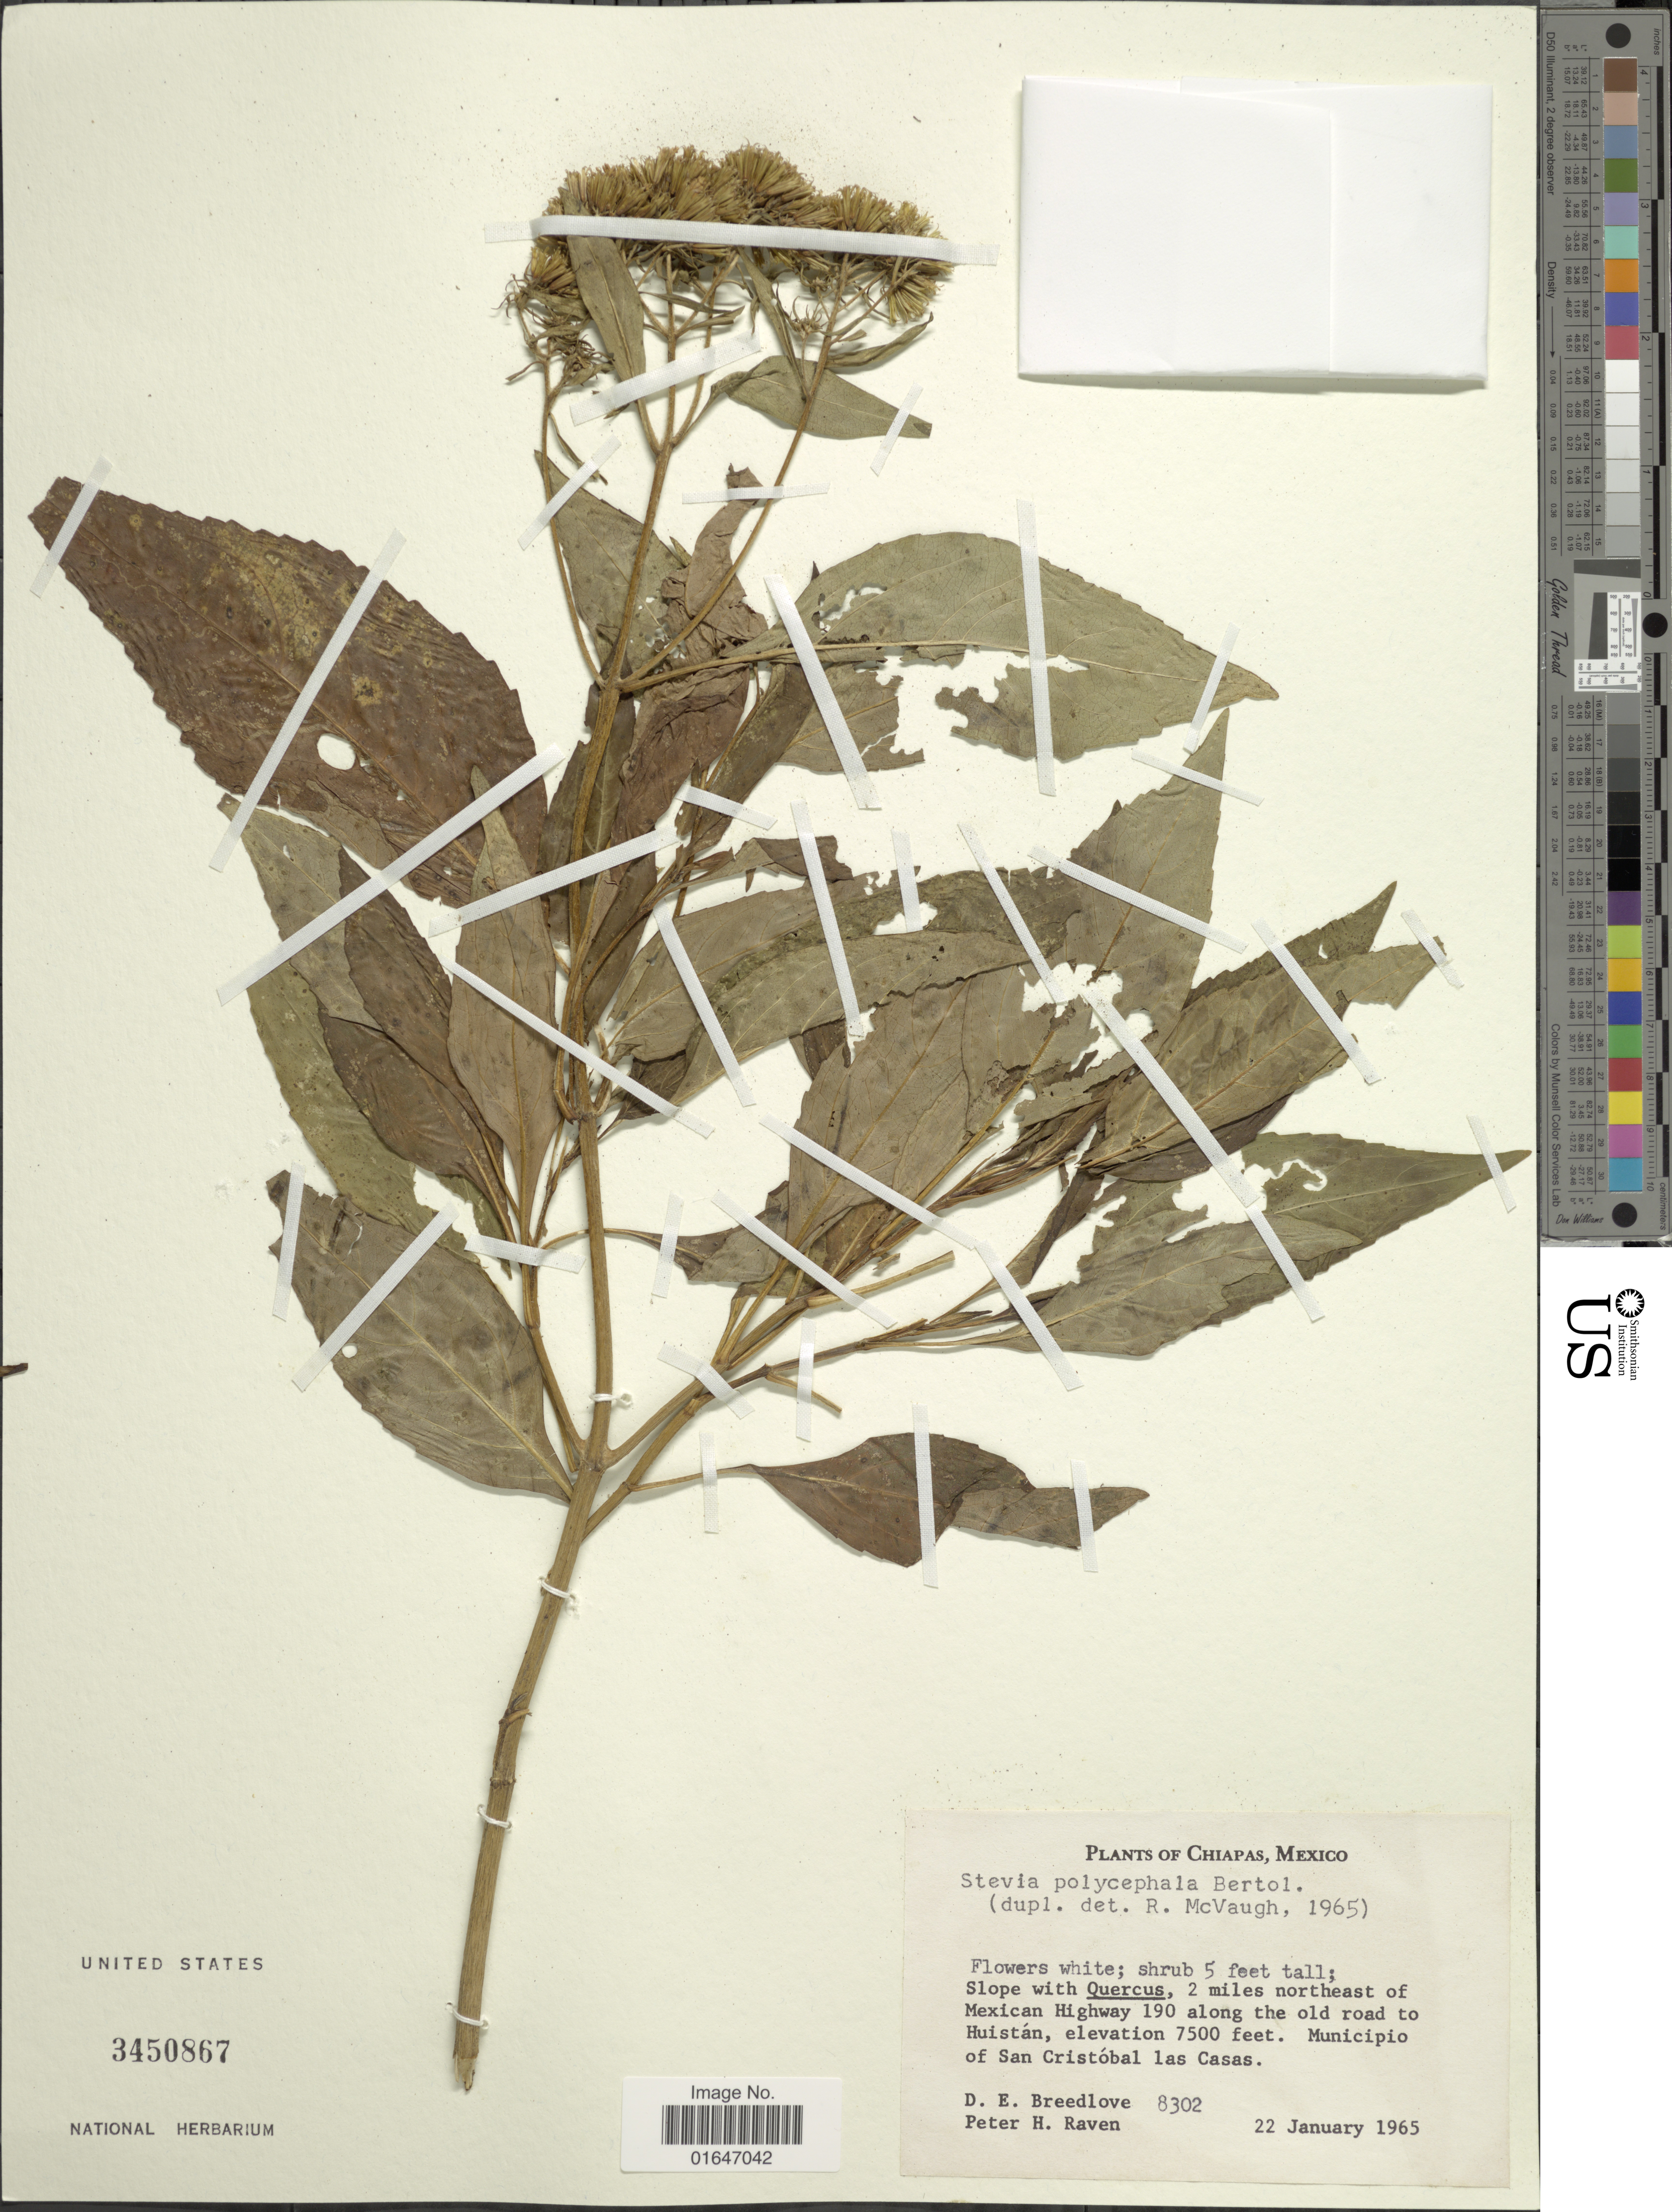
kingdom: Plantae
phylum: Tracheophyta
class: Magnoliopsida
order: Asterales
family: Asteraceae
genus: Stevia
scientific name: Stevia polycephala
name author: Bertoloni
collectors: D. E. Breedlove & P. Raven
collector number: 8302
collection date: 1965-01-22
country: Mexico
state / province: Chiapas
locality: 2 miles northeast of Mexican Highway 190 along the old road to Huistán, Municipio of San Cristóbal las Casas.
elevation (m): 2286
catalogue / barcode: US 3450867